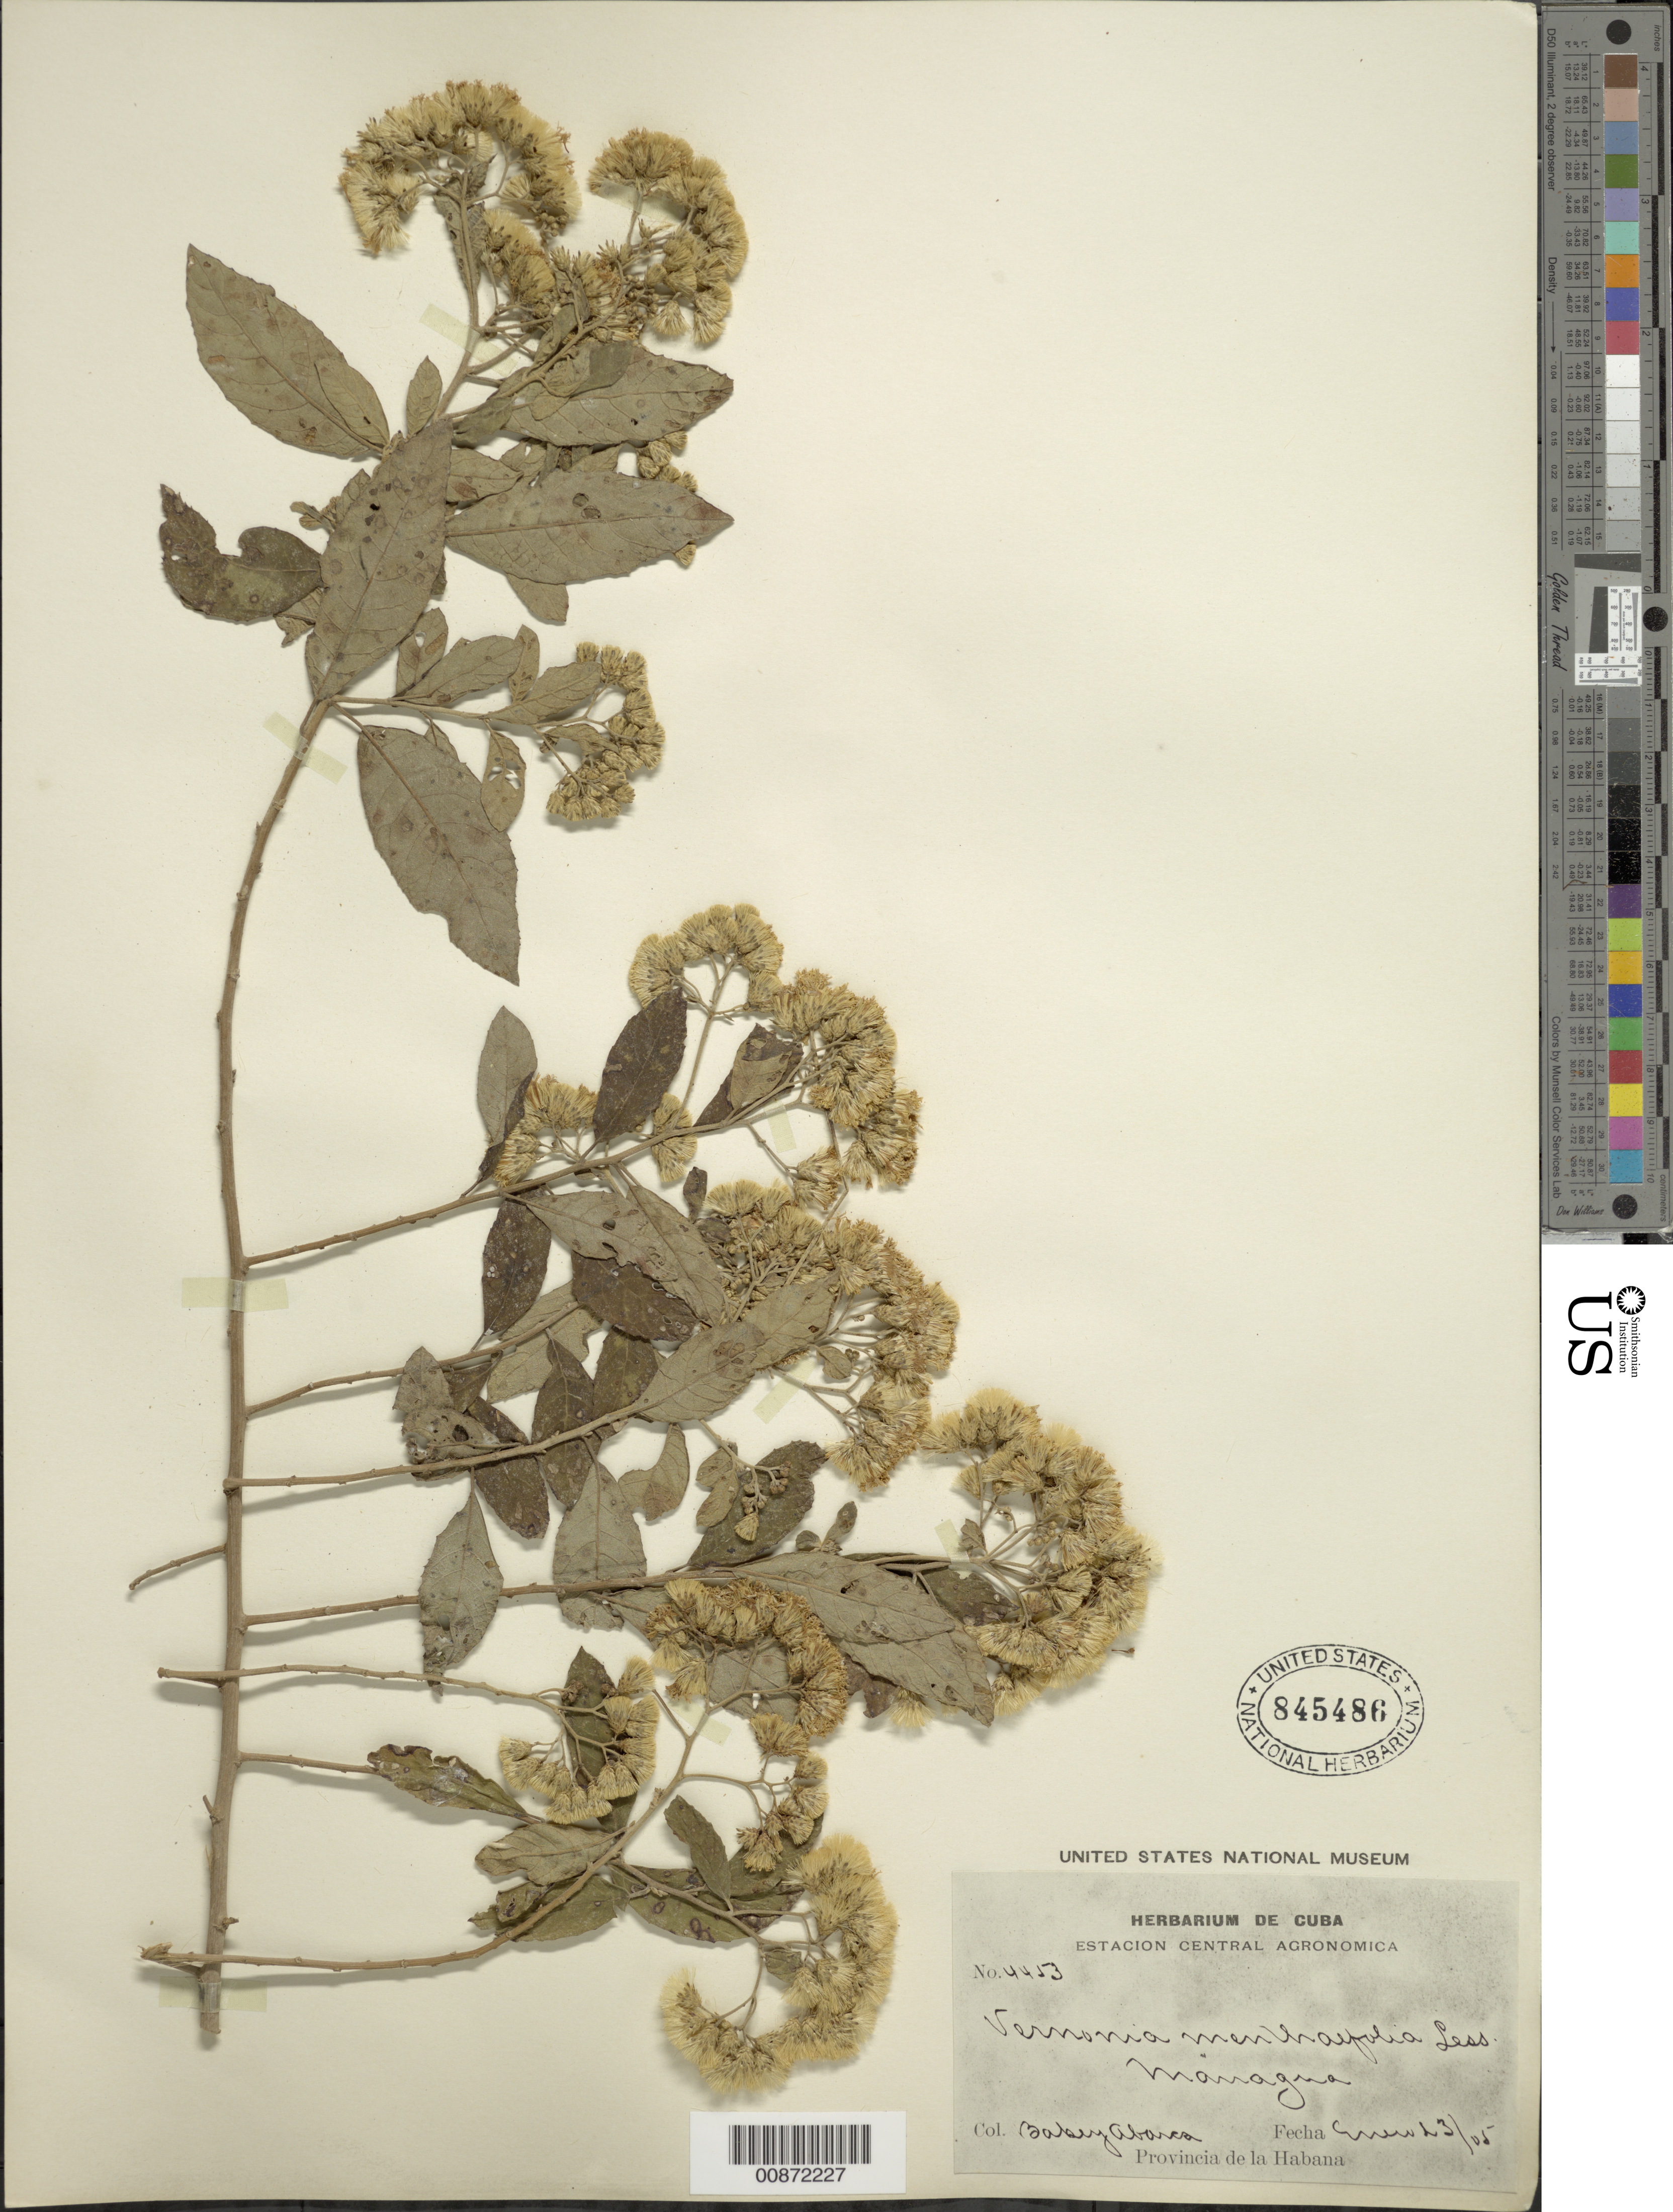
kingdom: Plantae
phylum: Tracheophyta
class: Magnoliopsida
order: Asterales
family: Asteraceae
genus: Vernonanthura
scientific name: Vernonanthura menthifolia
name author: (Poepp. ex Spreng.) H. Rob.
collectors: C. F. Baker & M. Abarca y Vascquez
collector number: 4453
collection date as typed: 23 Jan 1905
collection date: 1905-01-23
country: Cuba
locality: Managua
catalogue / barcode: US 845486